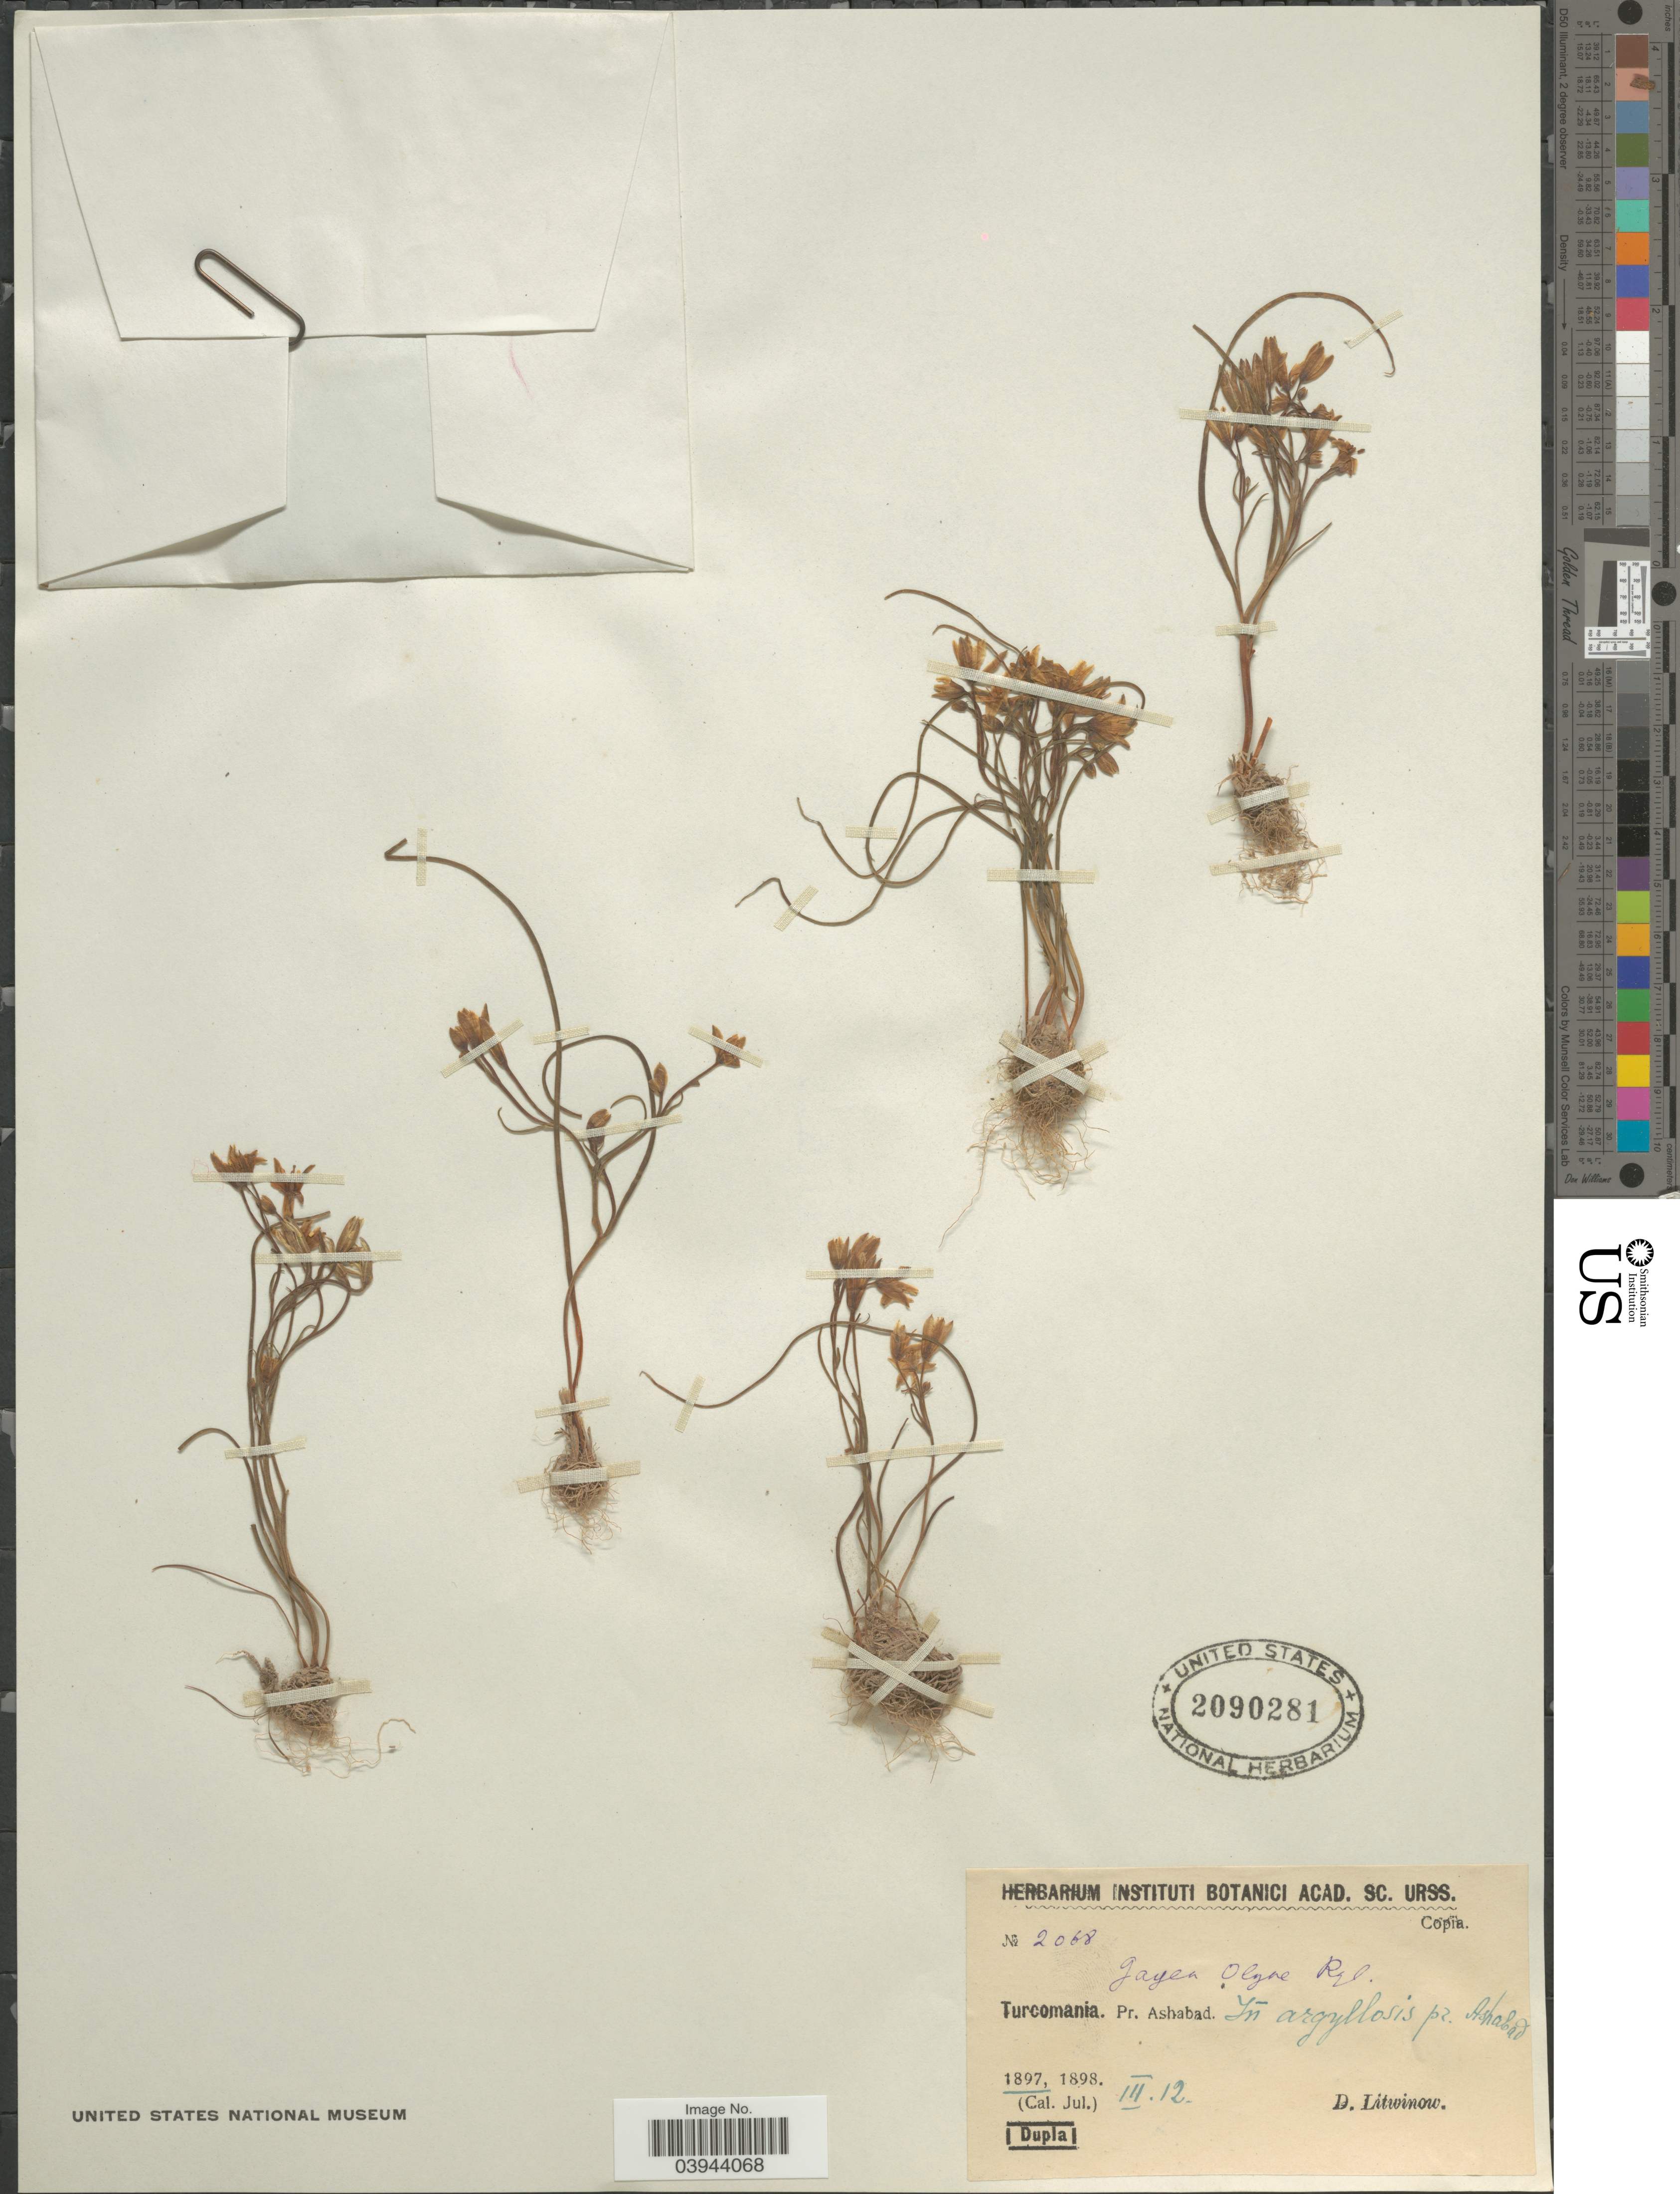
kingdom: Plantae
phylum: Tracheophyta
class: Liliopsida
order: Liliales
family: Liliaceae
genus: Gagea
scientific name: Gagea olgae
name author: Regel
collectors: D. Litwinow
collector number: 2068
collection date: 1897-03-12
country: Turkmenistan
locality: Turcomania. Pr. Ashabad. In argyllosis pr. Ashabad.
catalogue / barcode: US 2090281